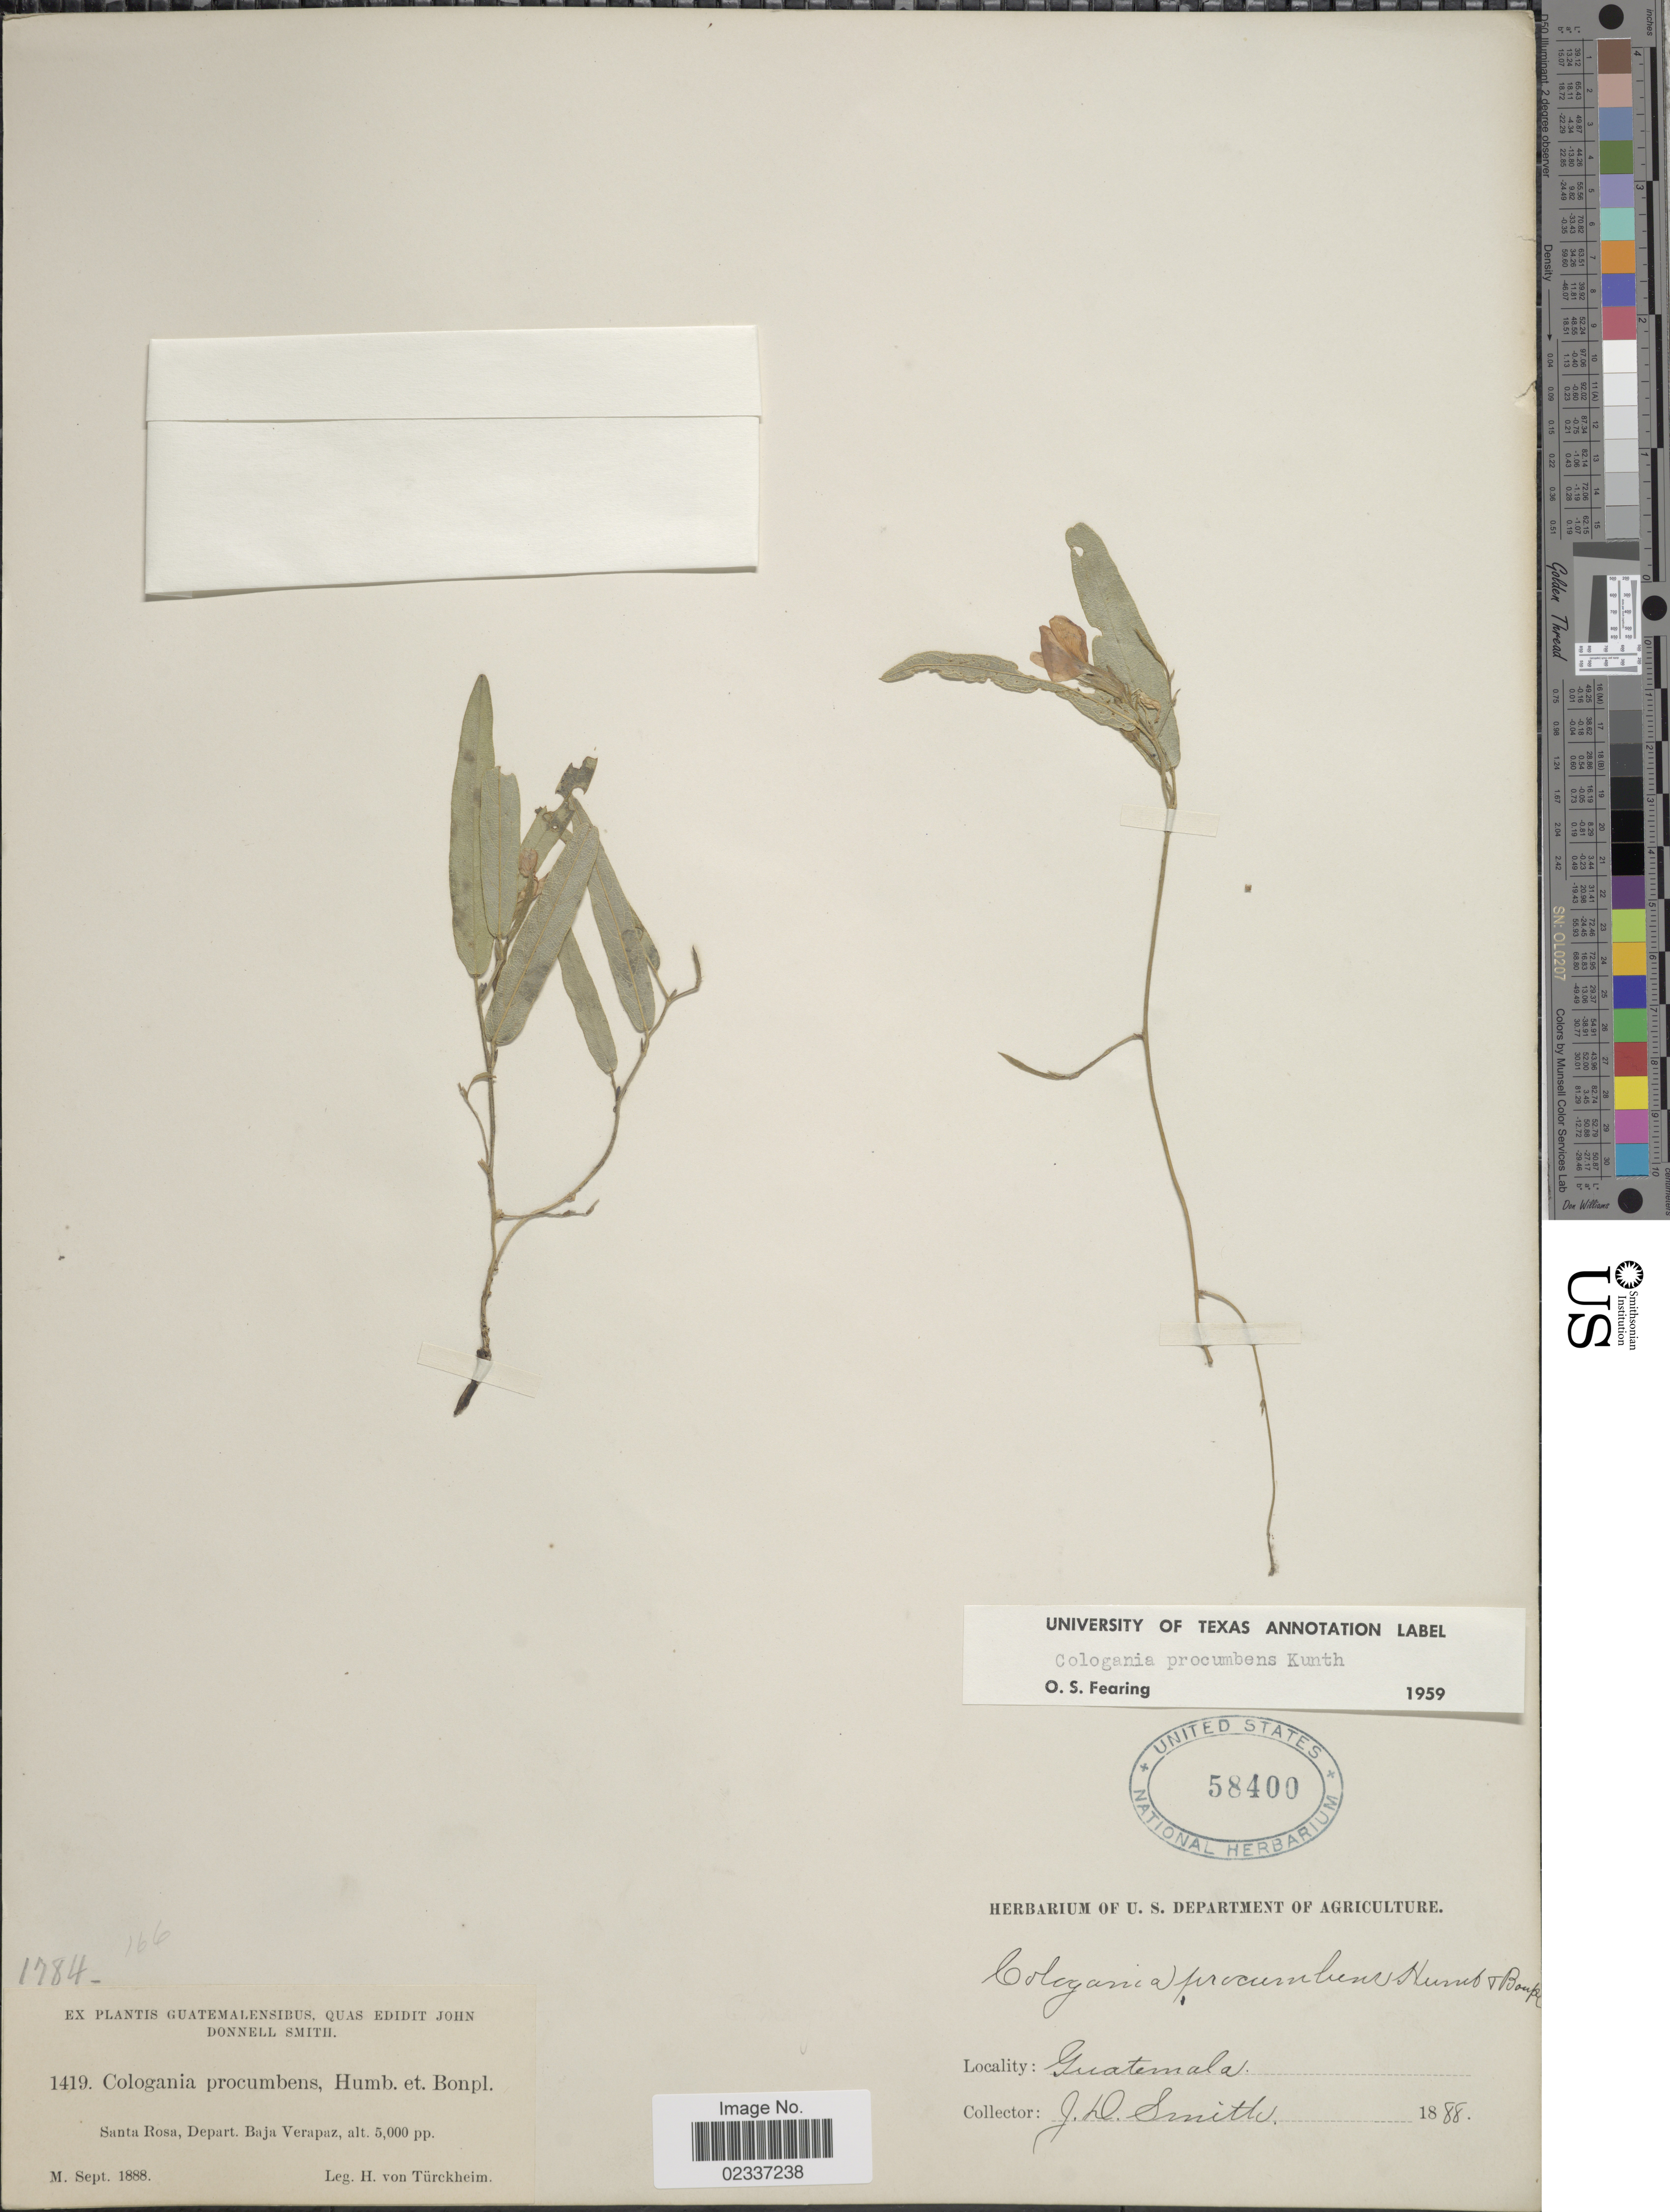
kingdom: Plantae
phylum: Tracheophyta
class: Magnoliopsida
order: Fabales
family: Fabaceae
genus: Cologania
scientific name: Cologania procumbens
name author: Kunth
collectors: H. von Türckheim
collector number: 1419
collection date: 1888-09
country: Guatemala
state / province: Baja Verapaz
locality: Santa Rosa, Depart Baja Verapaz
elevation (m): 1524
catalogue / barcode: US 58400